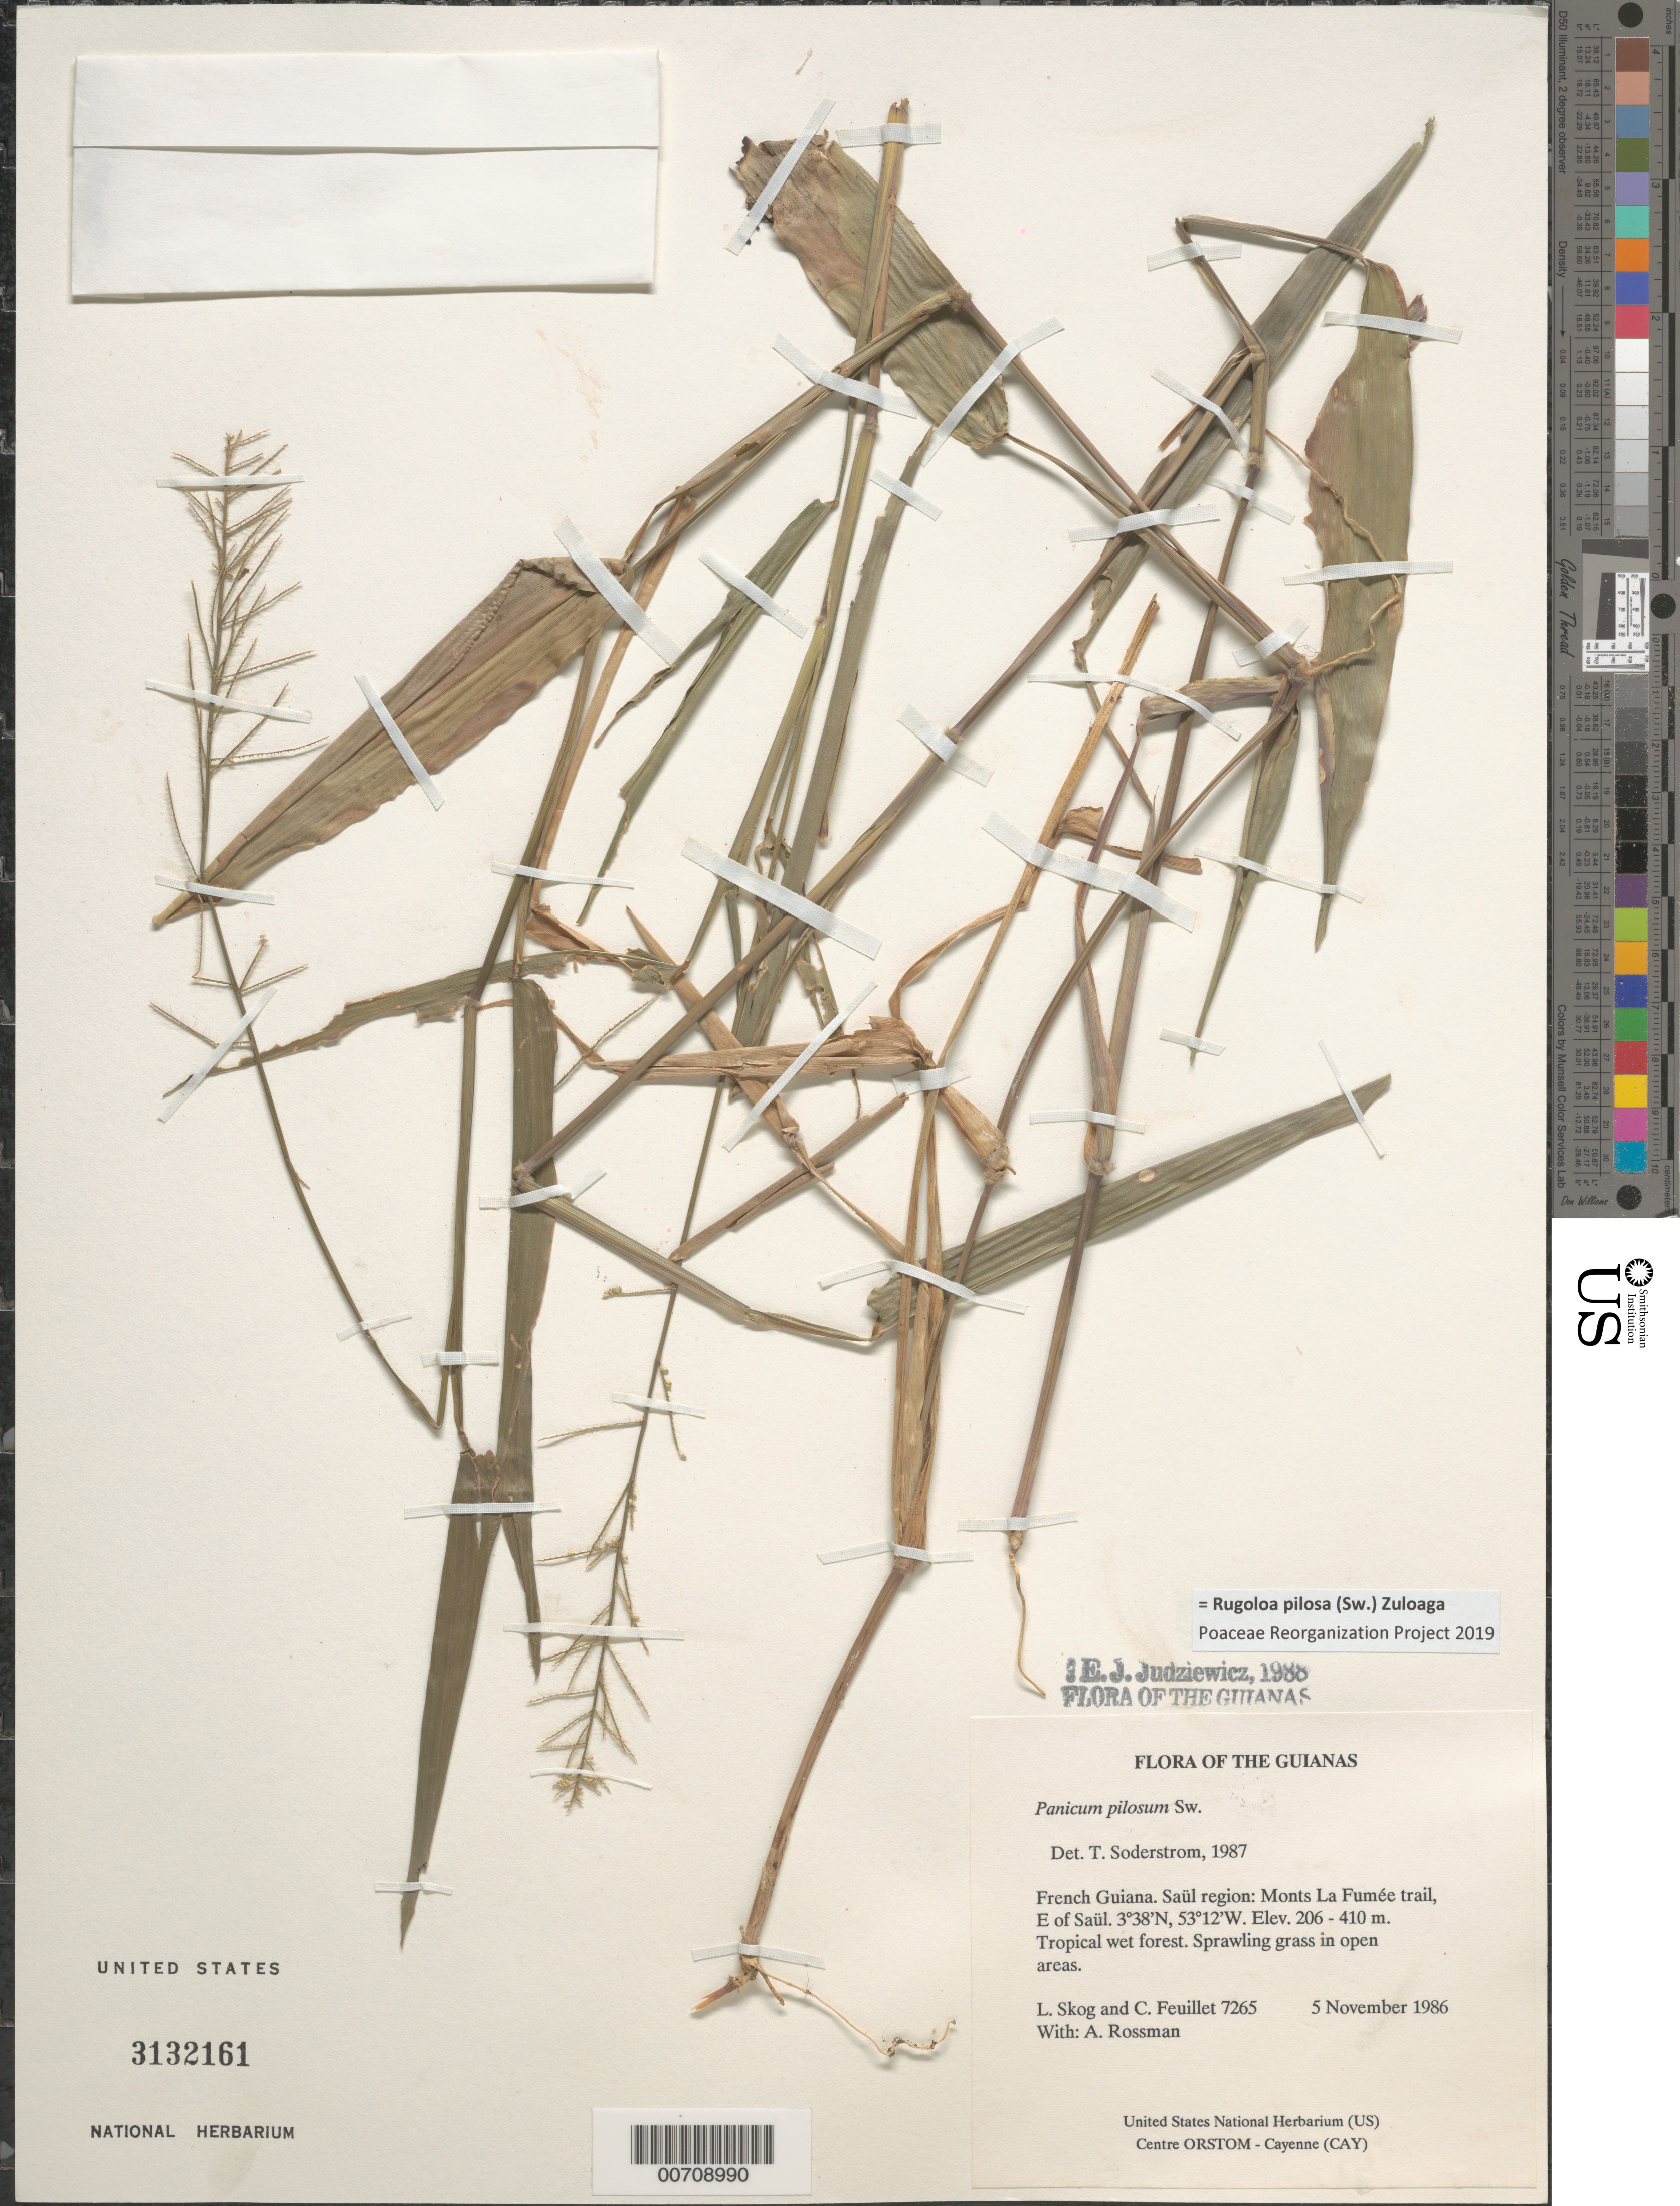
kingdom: Plantae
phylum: Tracheophyta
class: Liliopsida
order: Poales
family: Poaceae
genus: Panicum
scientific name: Panicum pilosum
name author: Sw.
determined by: Judziewicz, E. J.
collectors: L. E. Skog, C. Feuillet & A. Rossman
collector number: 7265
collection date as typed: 5 November 1986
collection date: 1986-11-05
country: French Guiana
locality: Monts La Fumée trail, E of Saül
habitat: Tropical wet forest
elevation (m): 206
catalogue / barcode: US 3132161